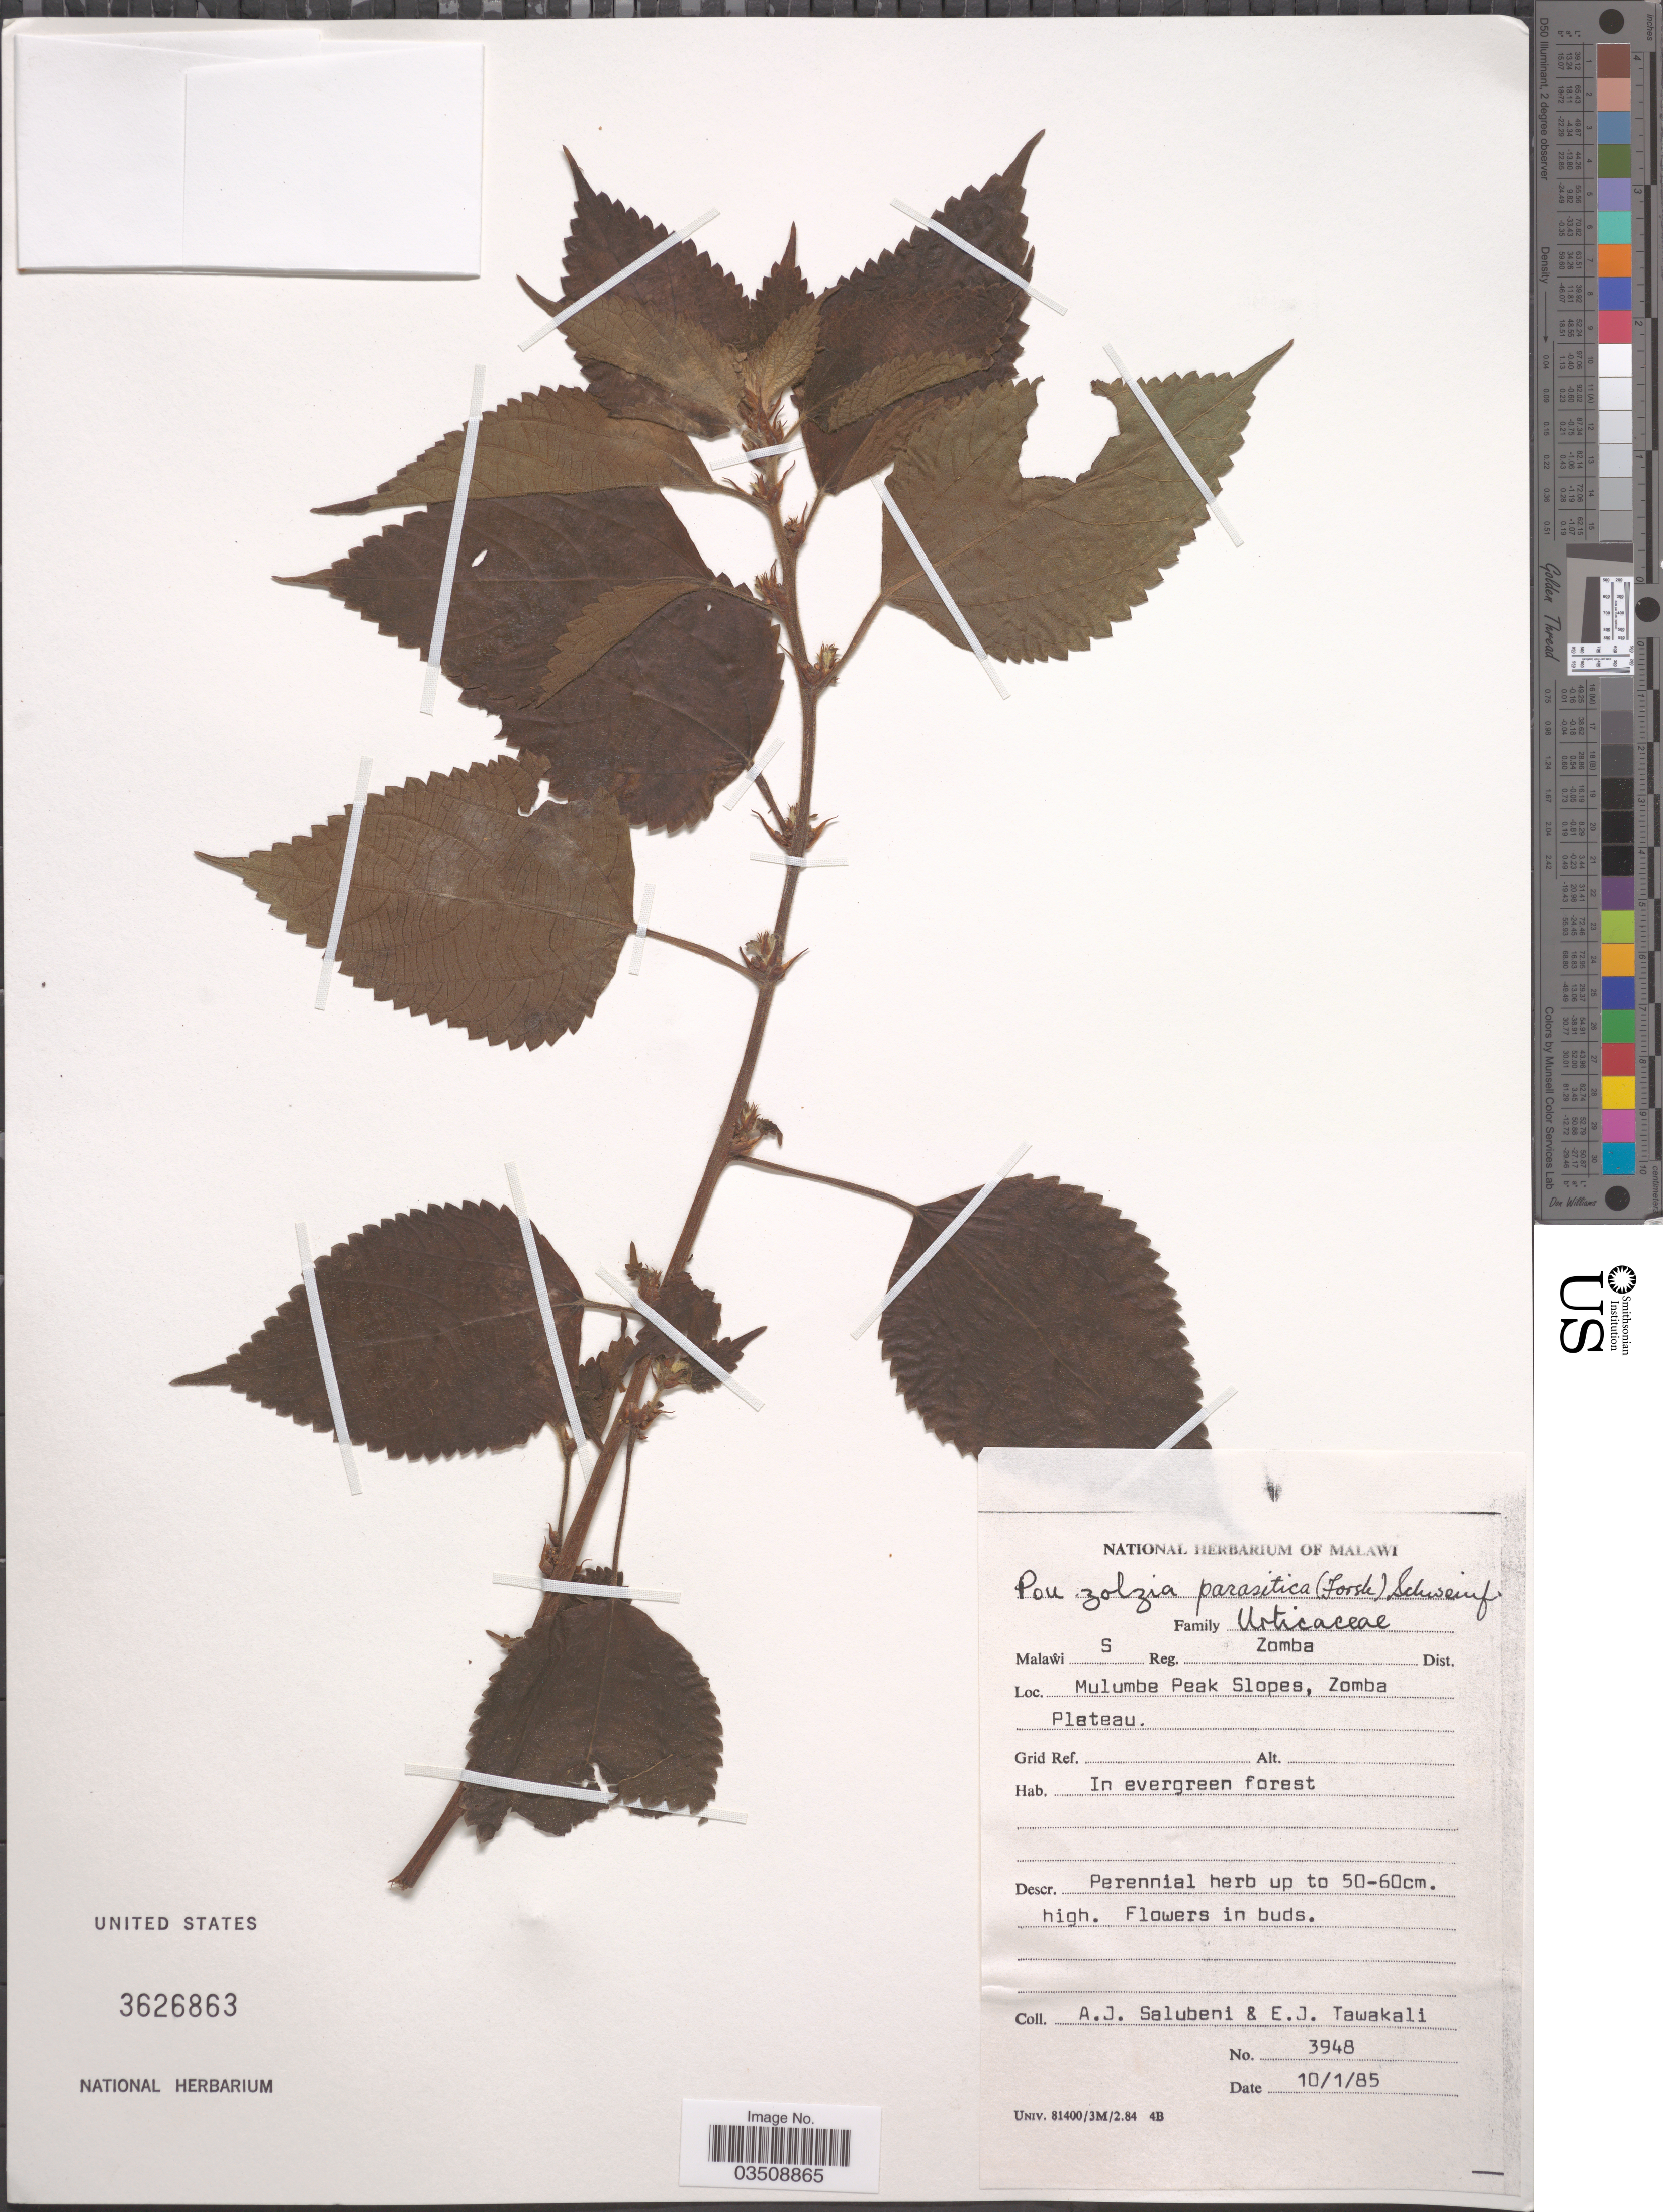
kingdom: Plantae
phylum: Tracheophyta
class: Magnoliopsida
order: Rosales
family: Urticaceae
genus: Pouzolzia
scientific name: Pouzolzia parasitica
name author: (Forssk.) Schweinf.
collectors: A. J. Salubeni & E. Tawakali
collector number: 3948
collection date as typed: Transcribed d/m/y: 10/1/85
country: Malawi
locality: Malawi S Reg. Zomba Dist. Mulumbe Peak Slopes, Zomba Plateau.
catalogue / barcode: US 3626863